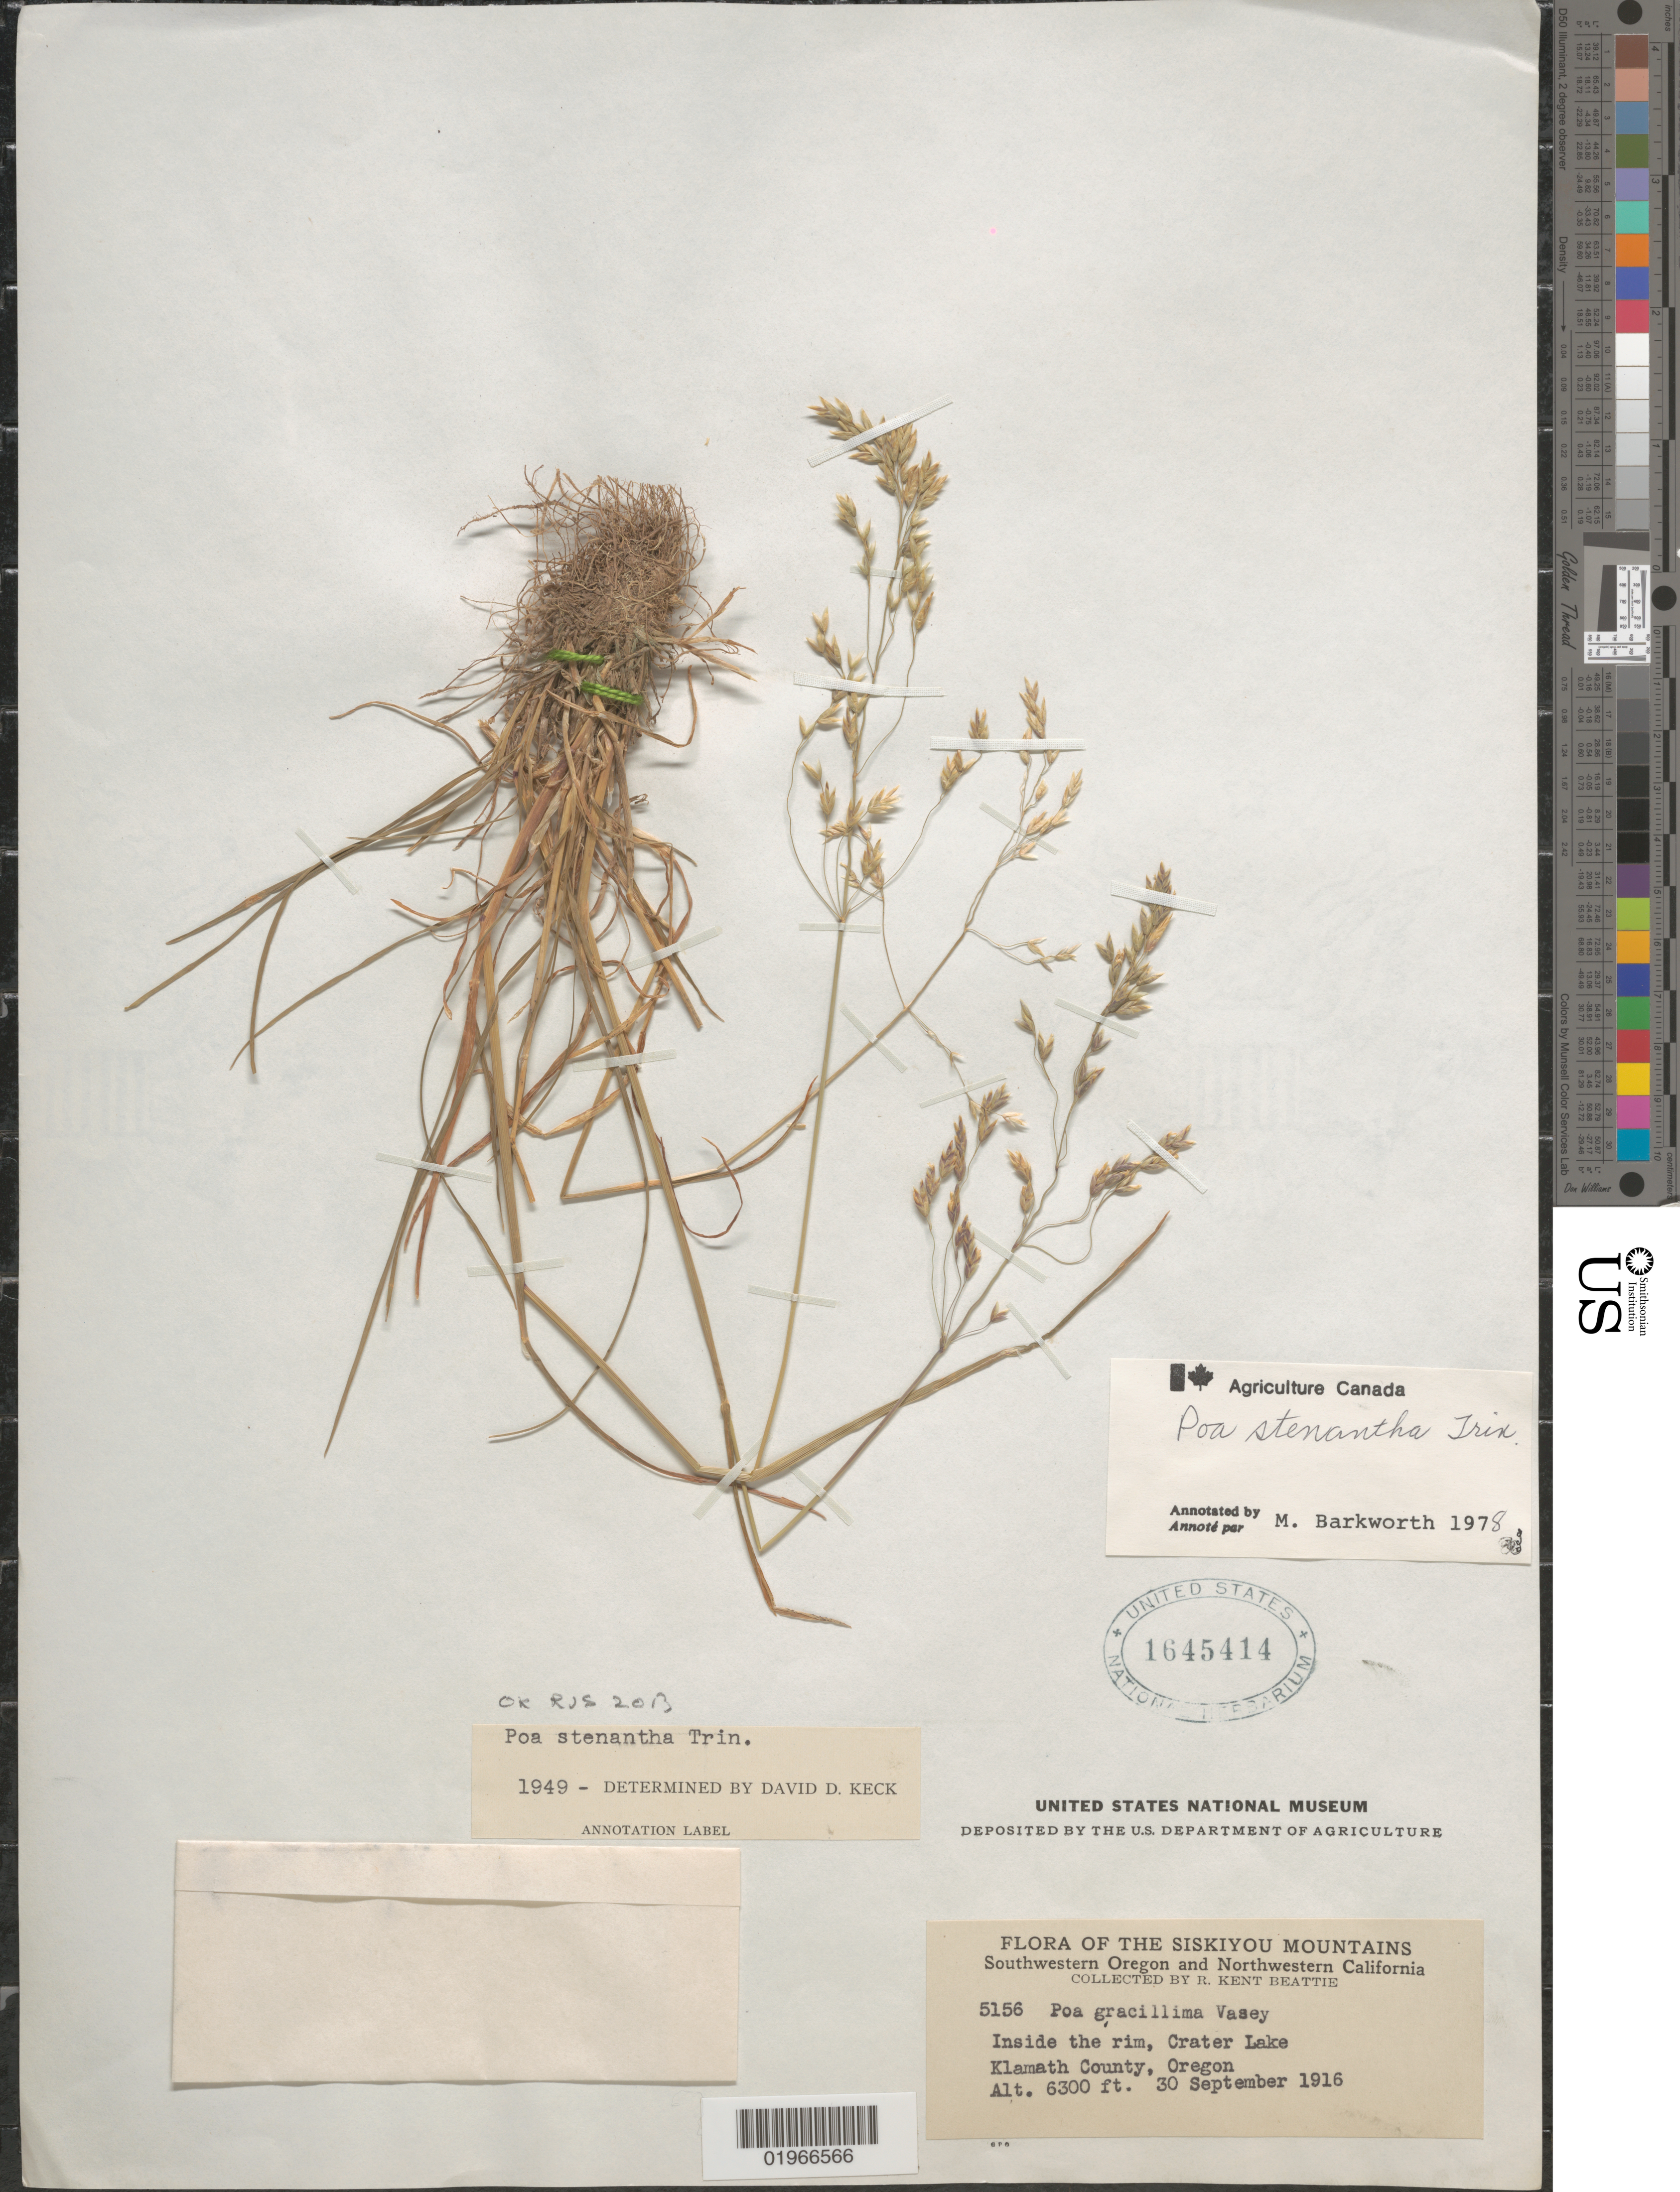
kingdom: Plantae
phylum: Tracheophyta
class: Liliopsida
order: Poales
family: Poaceae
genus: Poa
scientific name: Poa stenantha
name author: Trin.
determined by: Soreng, Robert J., Research Associate (BOT), Smithsonian Institution - National Museum of Natural History (UNITED STATES)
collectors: R. K. Beattie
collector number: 5156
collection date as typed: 30 September 1916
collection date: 1916-09-30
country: United States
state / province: Oregon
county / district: Klamath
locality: Inside the rim, Crater Lake.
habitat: Inside the rim, Crater Lake.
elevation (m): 1920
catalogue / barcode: US 1645414